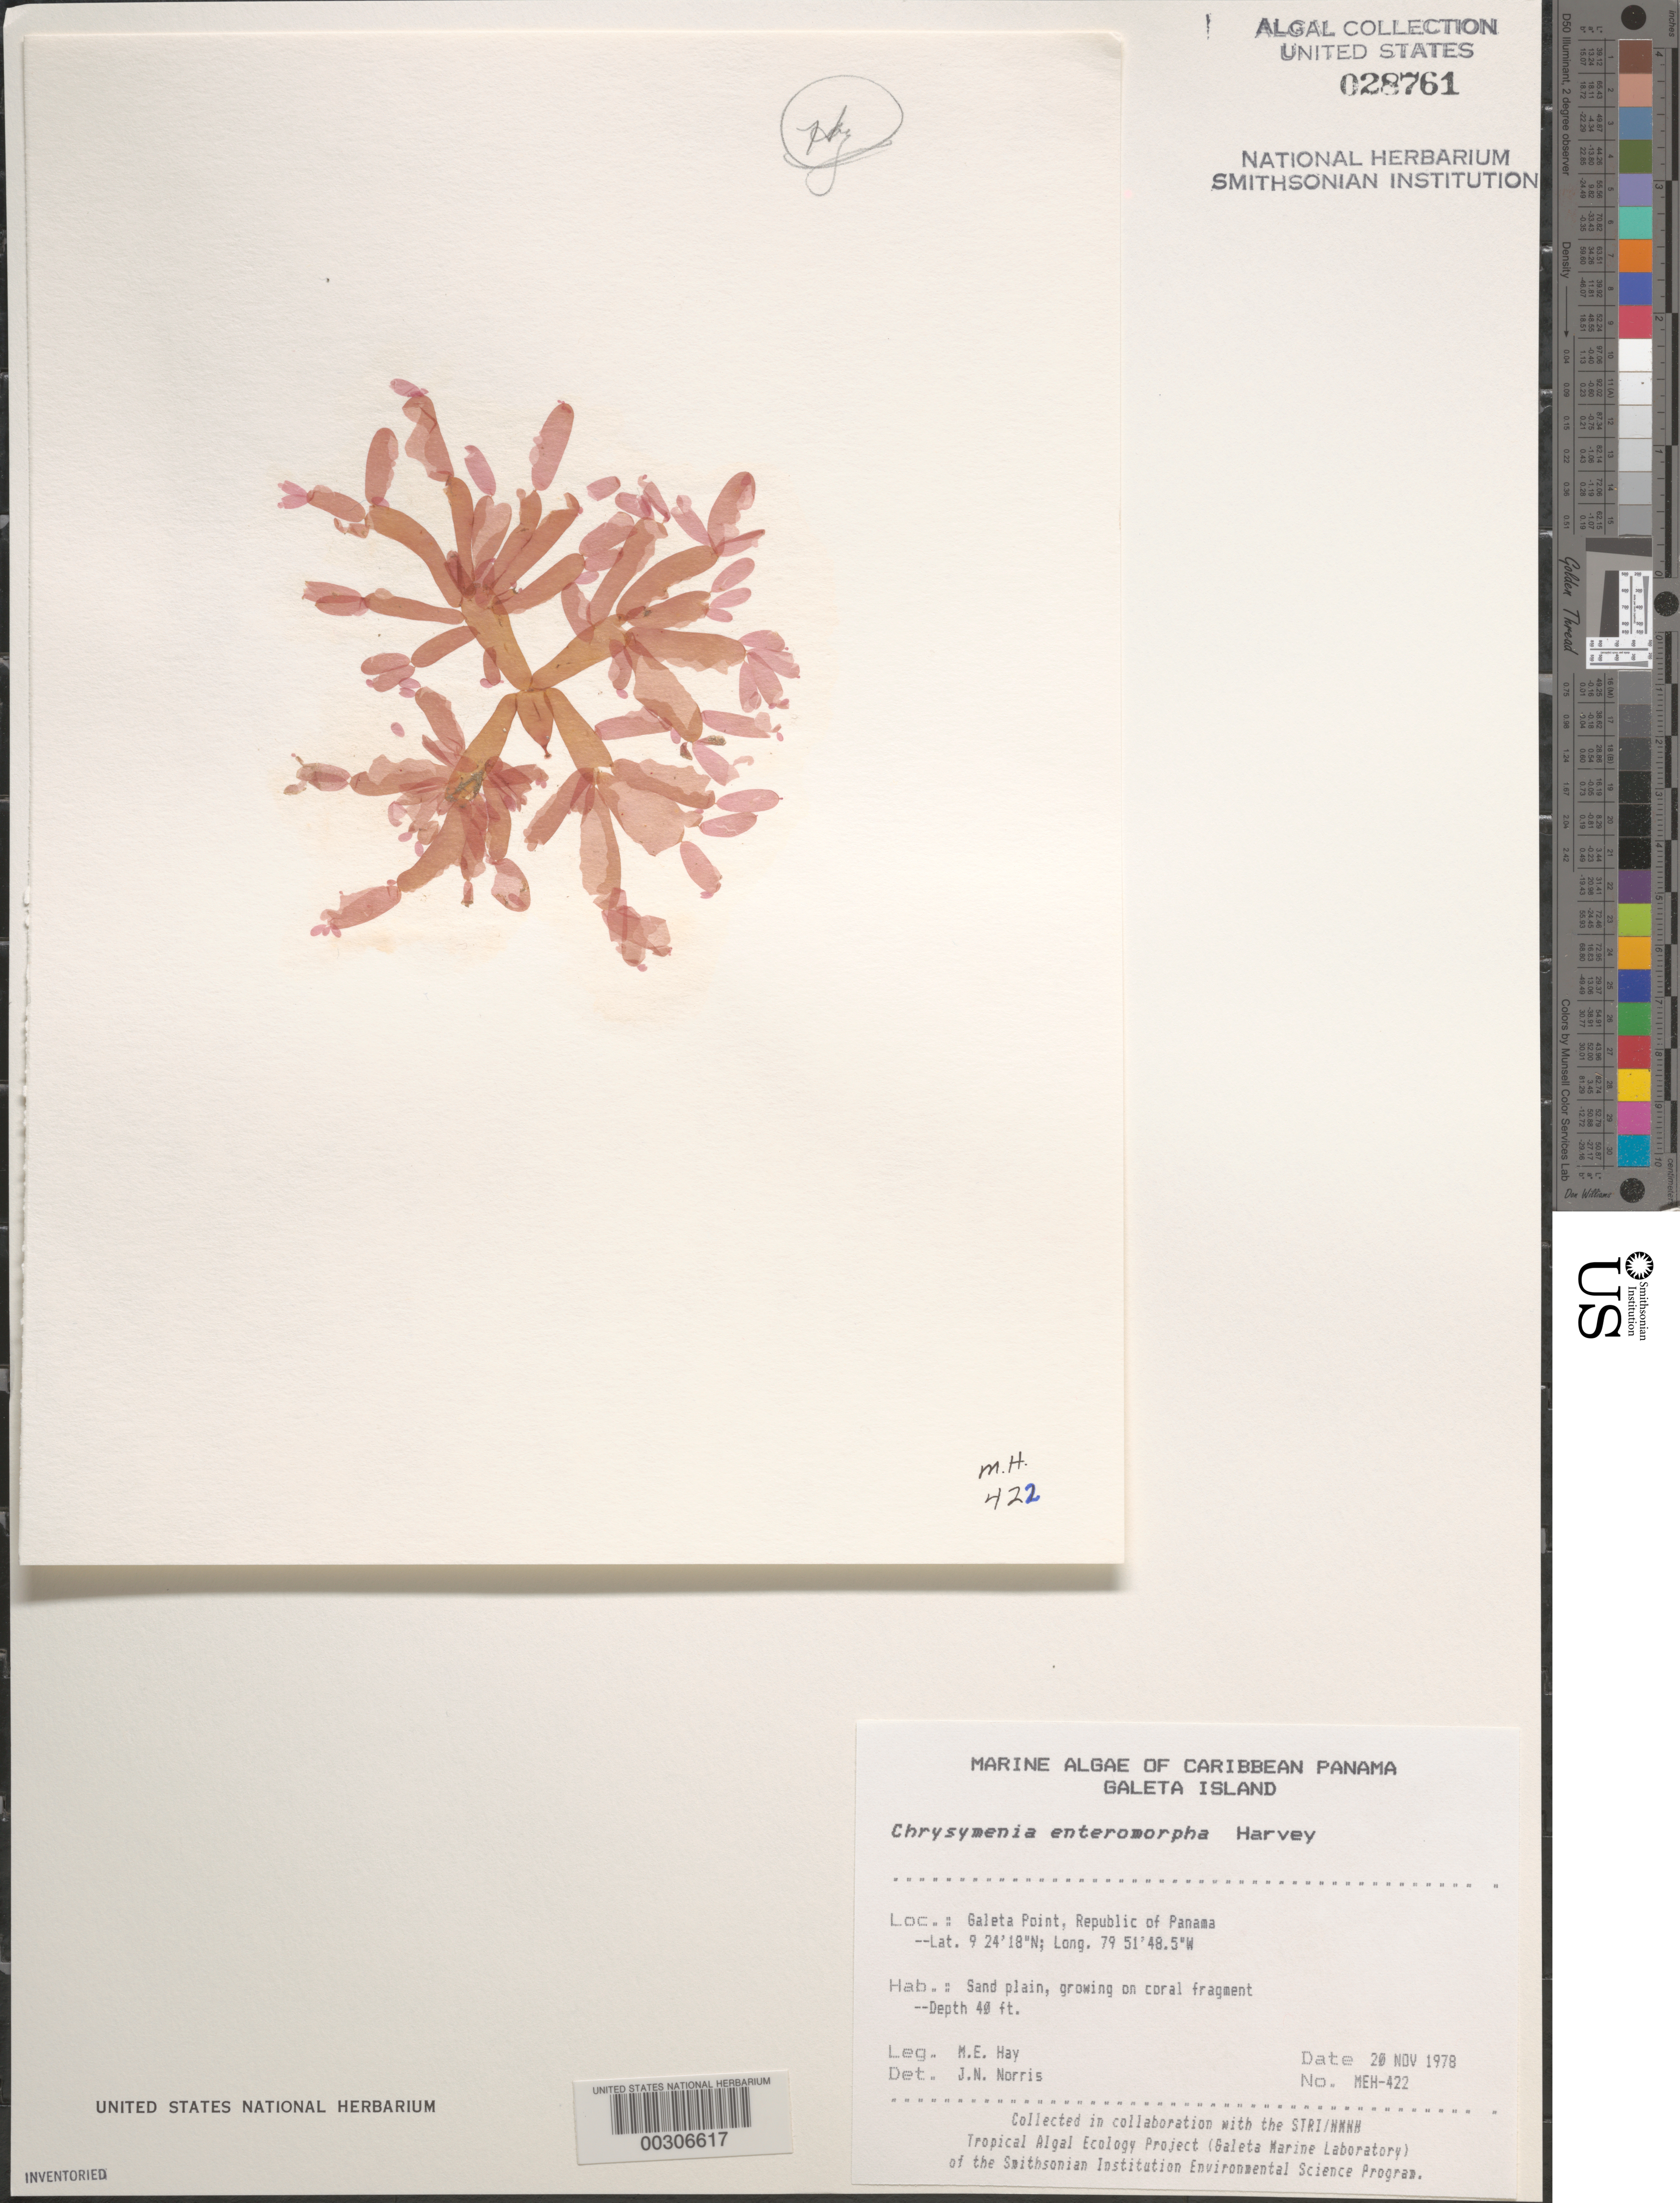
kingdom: Plantae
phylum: Rhodophyta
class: Florideophyceae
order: Rhodymeniales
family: Rhodymeniaceae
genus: Botryocladia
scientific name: Botryocladia enteromorpha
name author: (Harv.) W.E. Schmidt et al. in W.E. Schmidt et al.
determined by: Algae name updating Project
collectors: M. E. Hay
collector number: MEH-422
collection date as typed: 20 Nov 1978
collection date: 1978-11-20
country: Panama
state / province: Colón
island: Galeta Island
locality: Galeta Point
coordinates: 9 24' 18" N, 79 51' 48.5" W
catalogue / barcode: US 28761